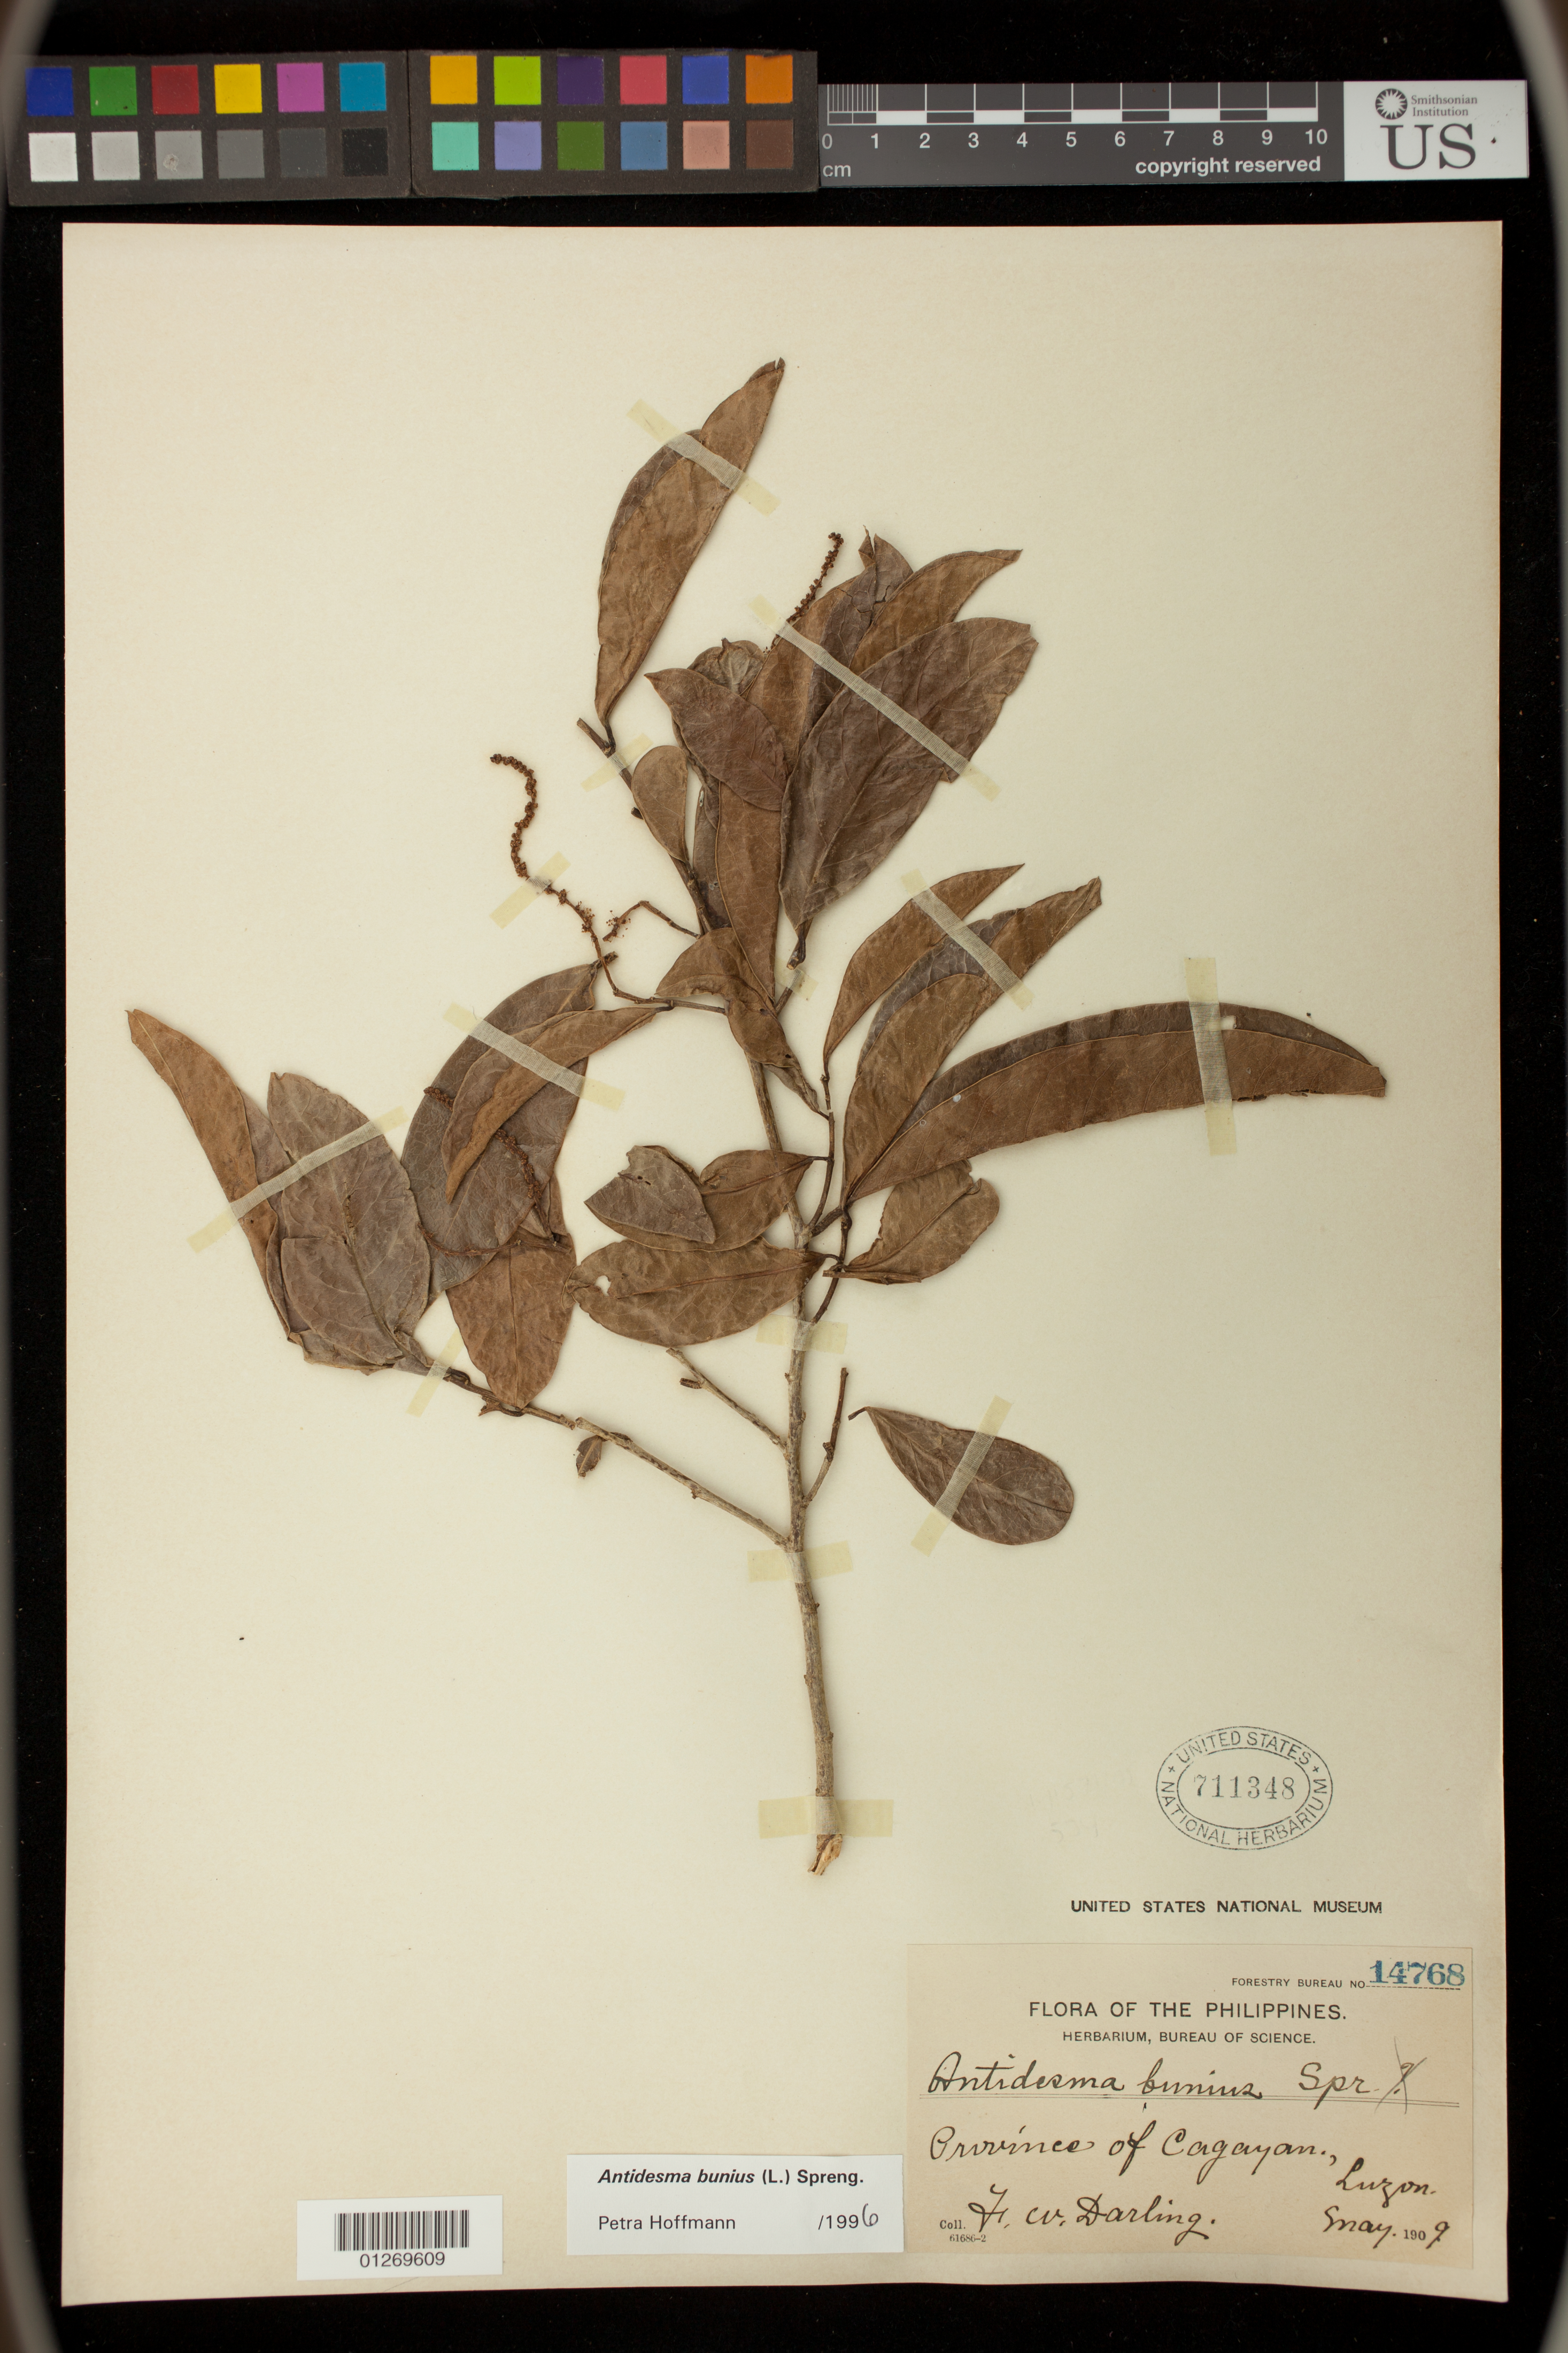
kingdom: Plantae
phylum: Tracheophyta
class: Magnoliopsida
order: Malpighiales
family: Phyllanthaceae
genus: Antidesma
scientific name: Antidesma bunius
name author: (L.) Spreng.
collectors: F. Darling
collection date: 1909-05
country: Philippines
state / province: Cagayan Valley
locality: Luzon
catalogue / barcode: US 711348